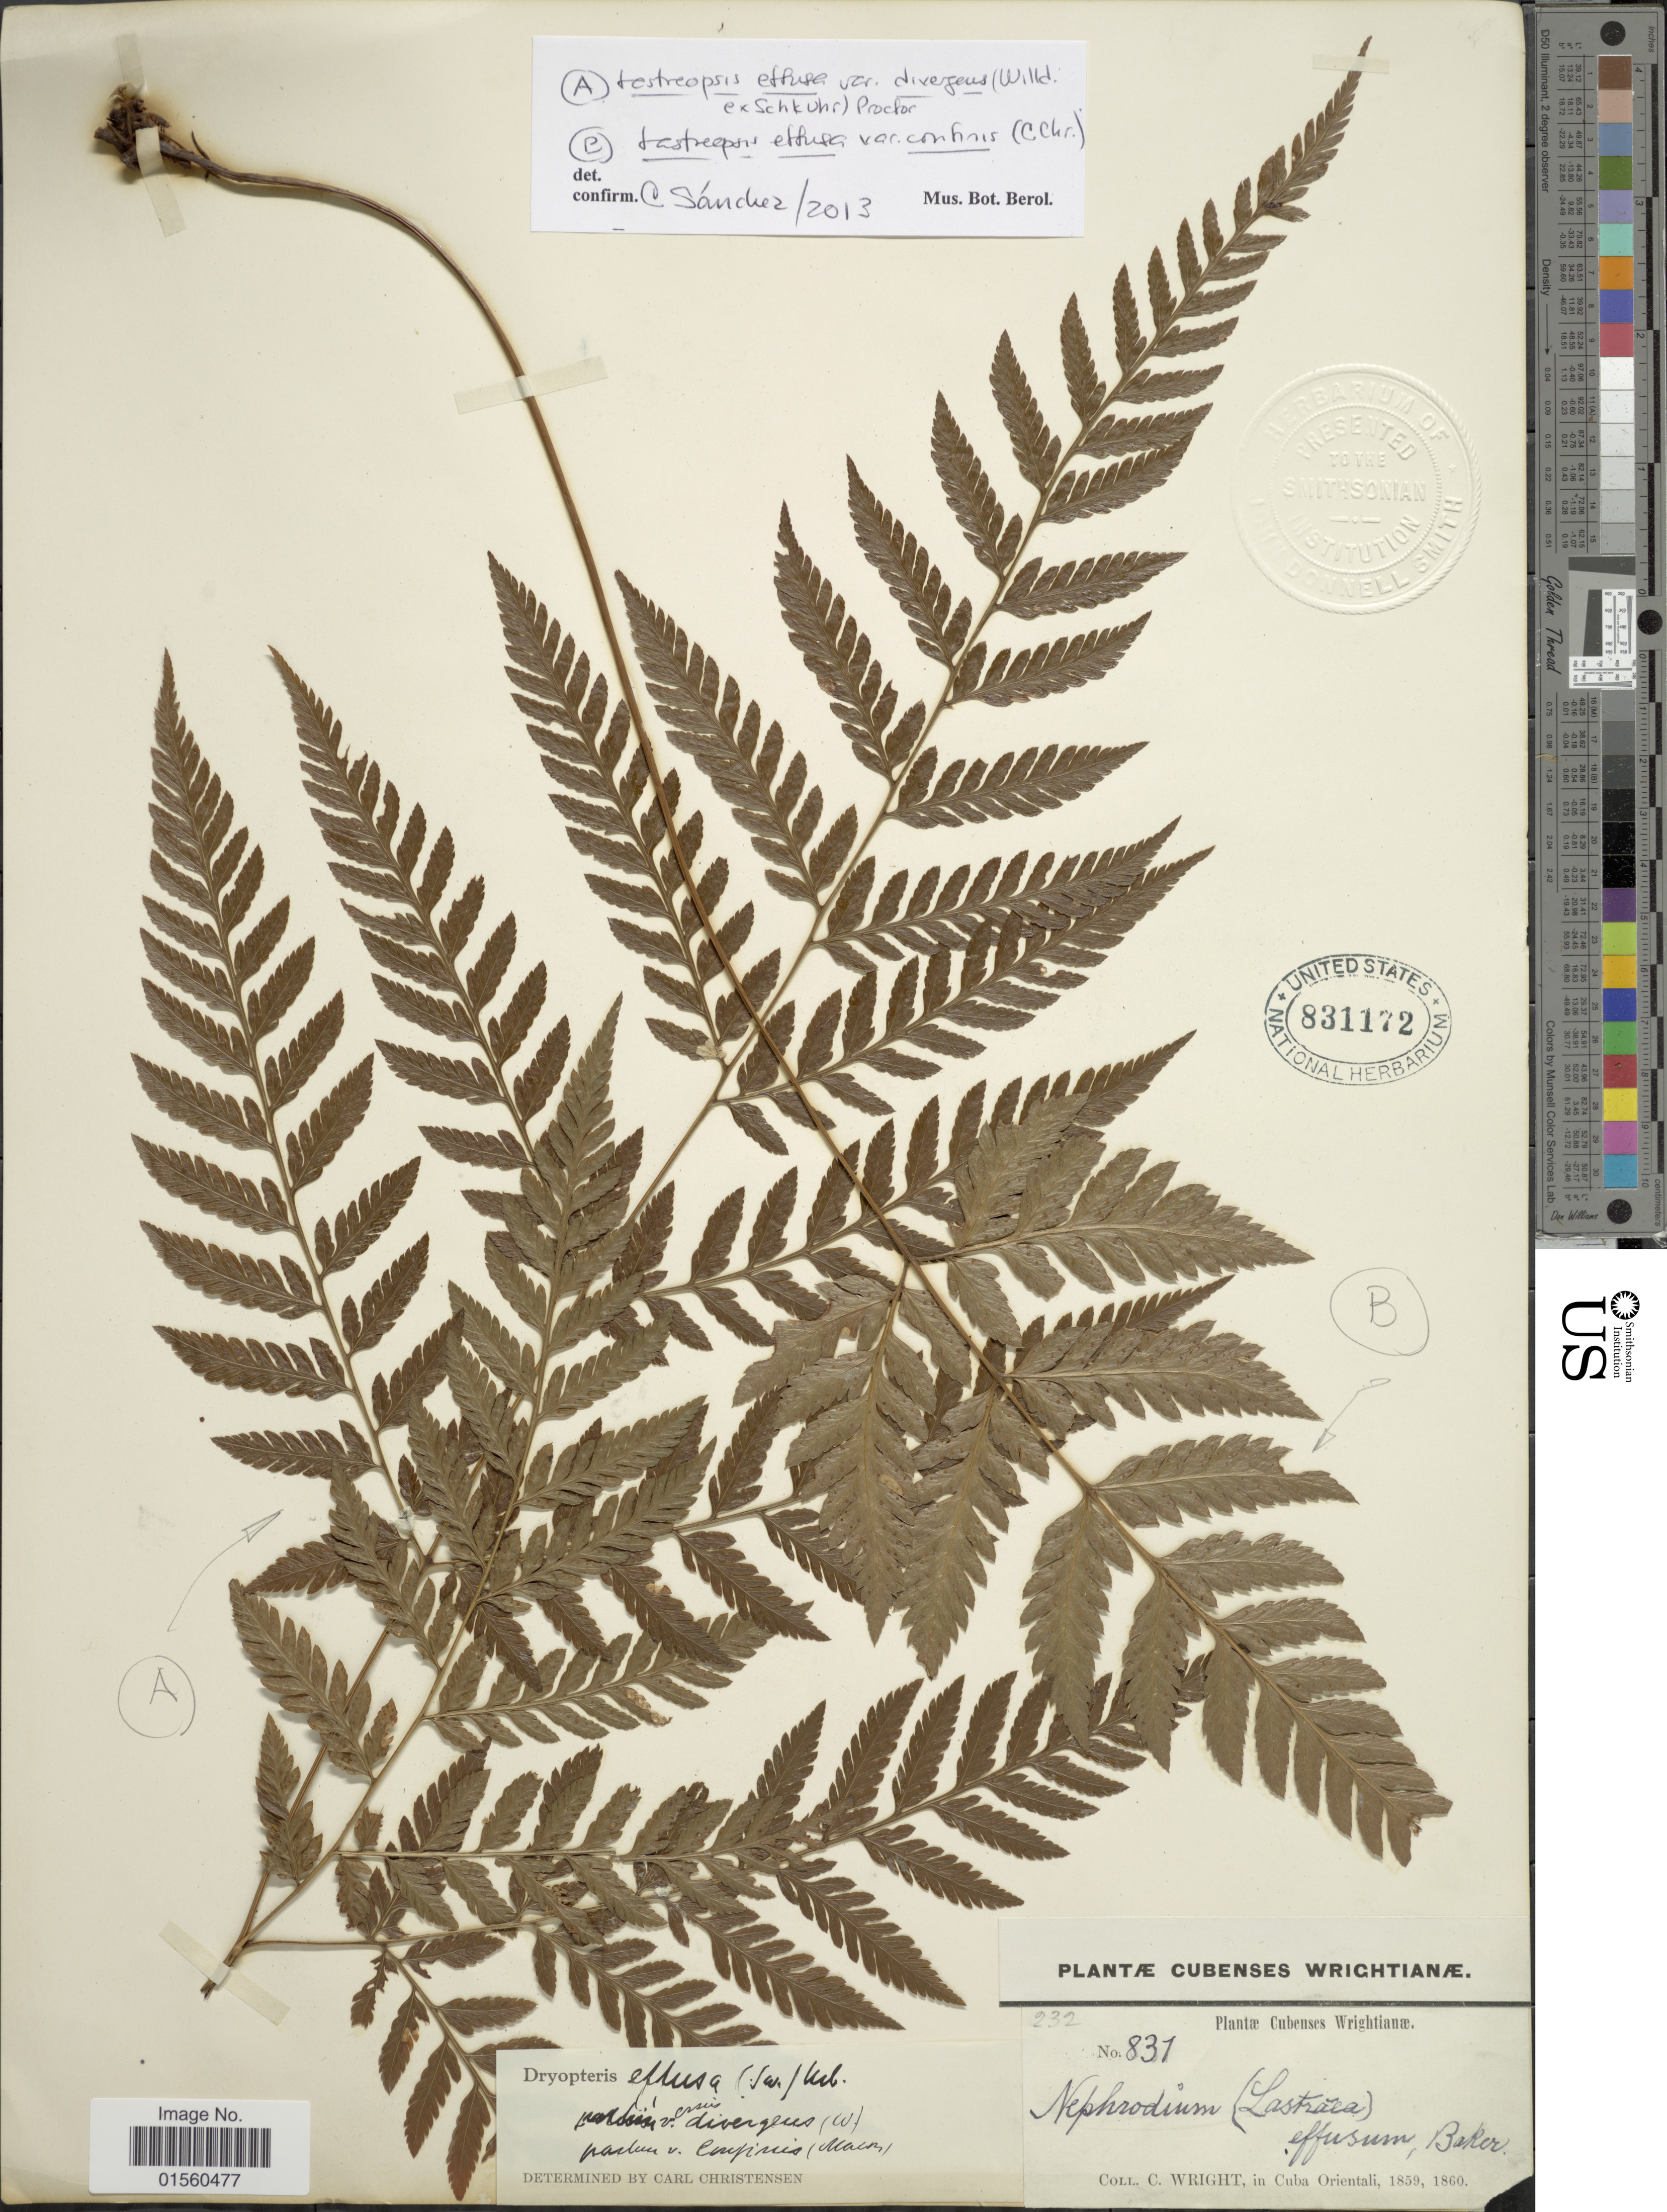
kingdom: Plantae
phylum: Tracheophyta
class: Polypodiopsida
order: Polypodiales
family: Dryopteridaceae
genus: Parapolystichum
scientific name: Parapolystichum effusum var. effusum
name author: (Sw.) Ching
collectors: C. Wright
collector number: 837*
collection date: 1859/1860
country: Cuba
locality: Cubenses, Cuba Orientali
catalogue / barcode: US 831172